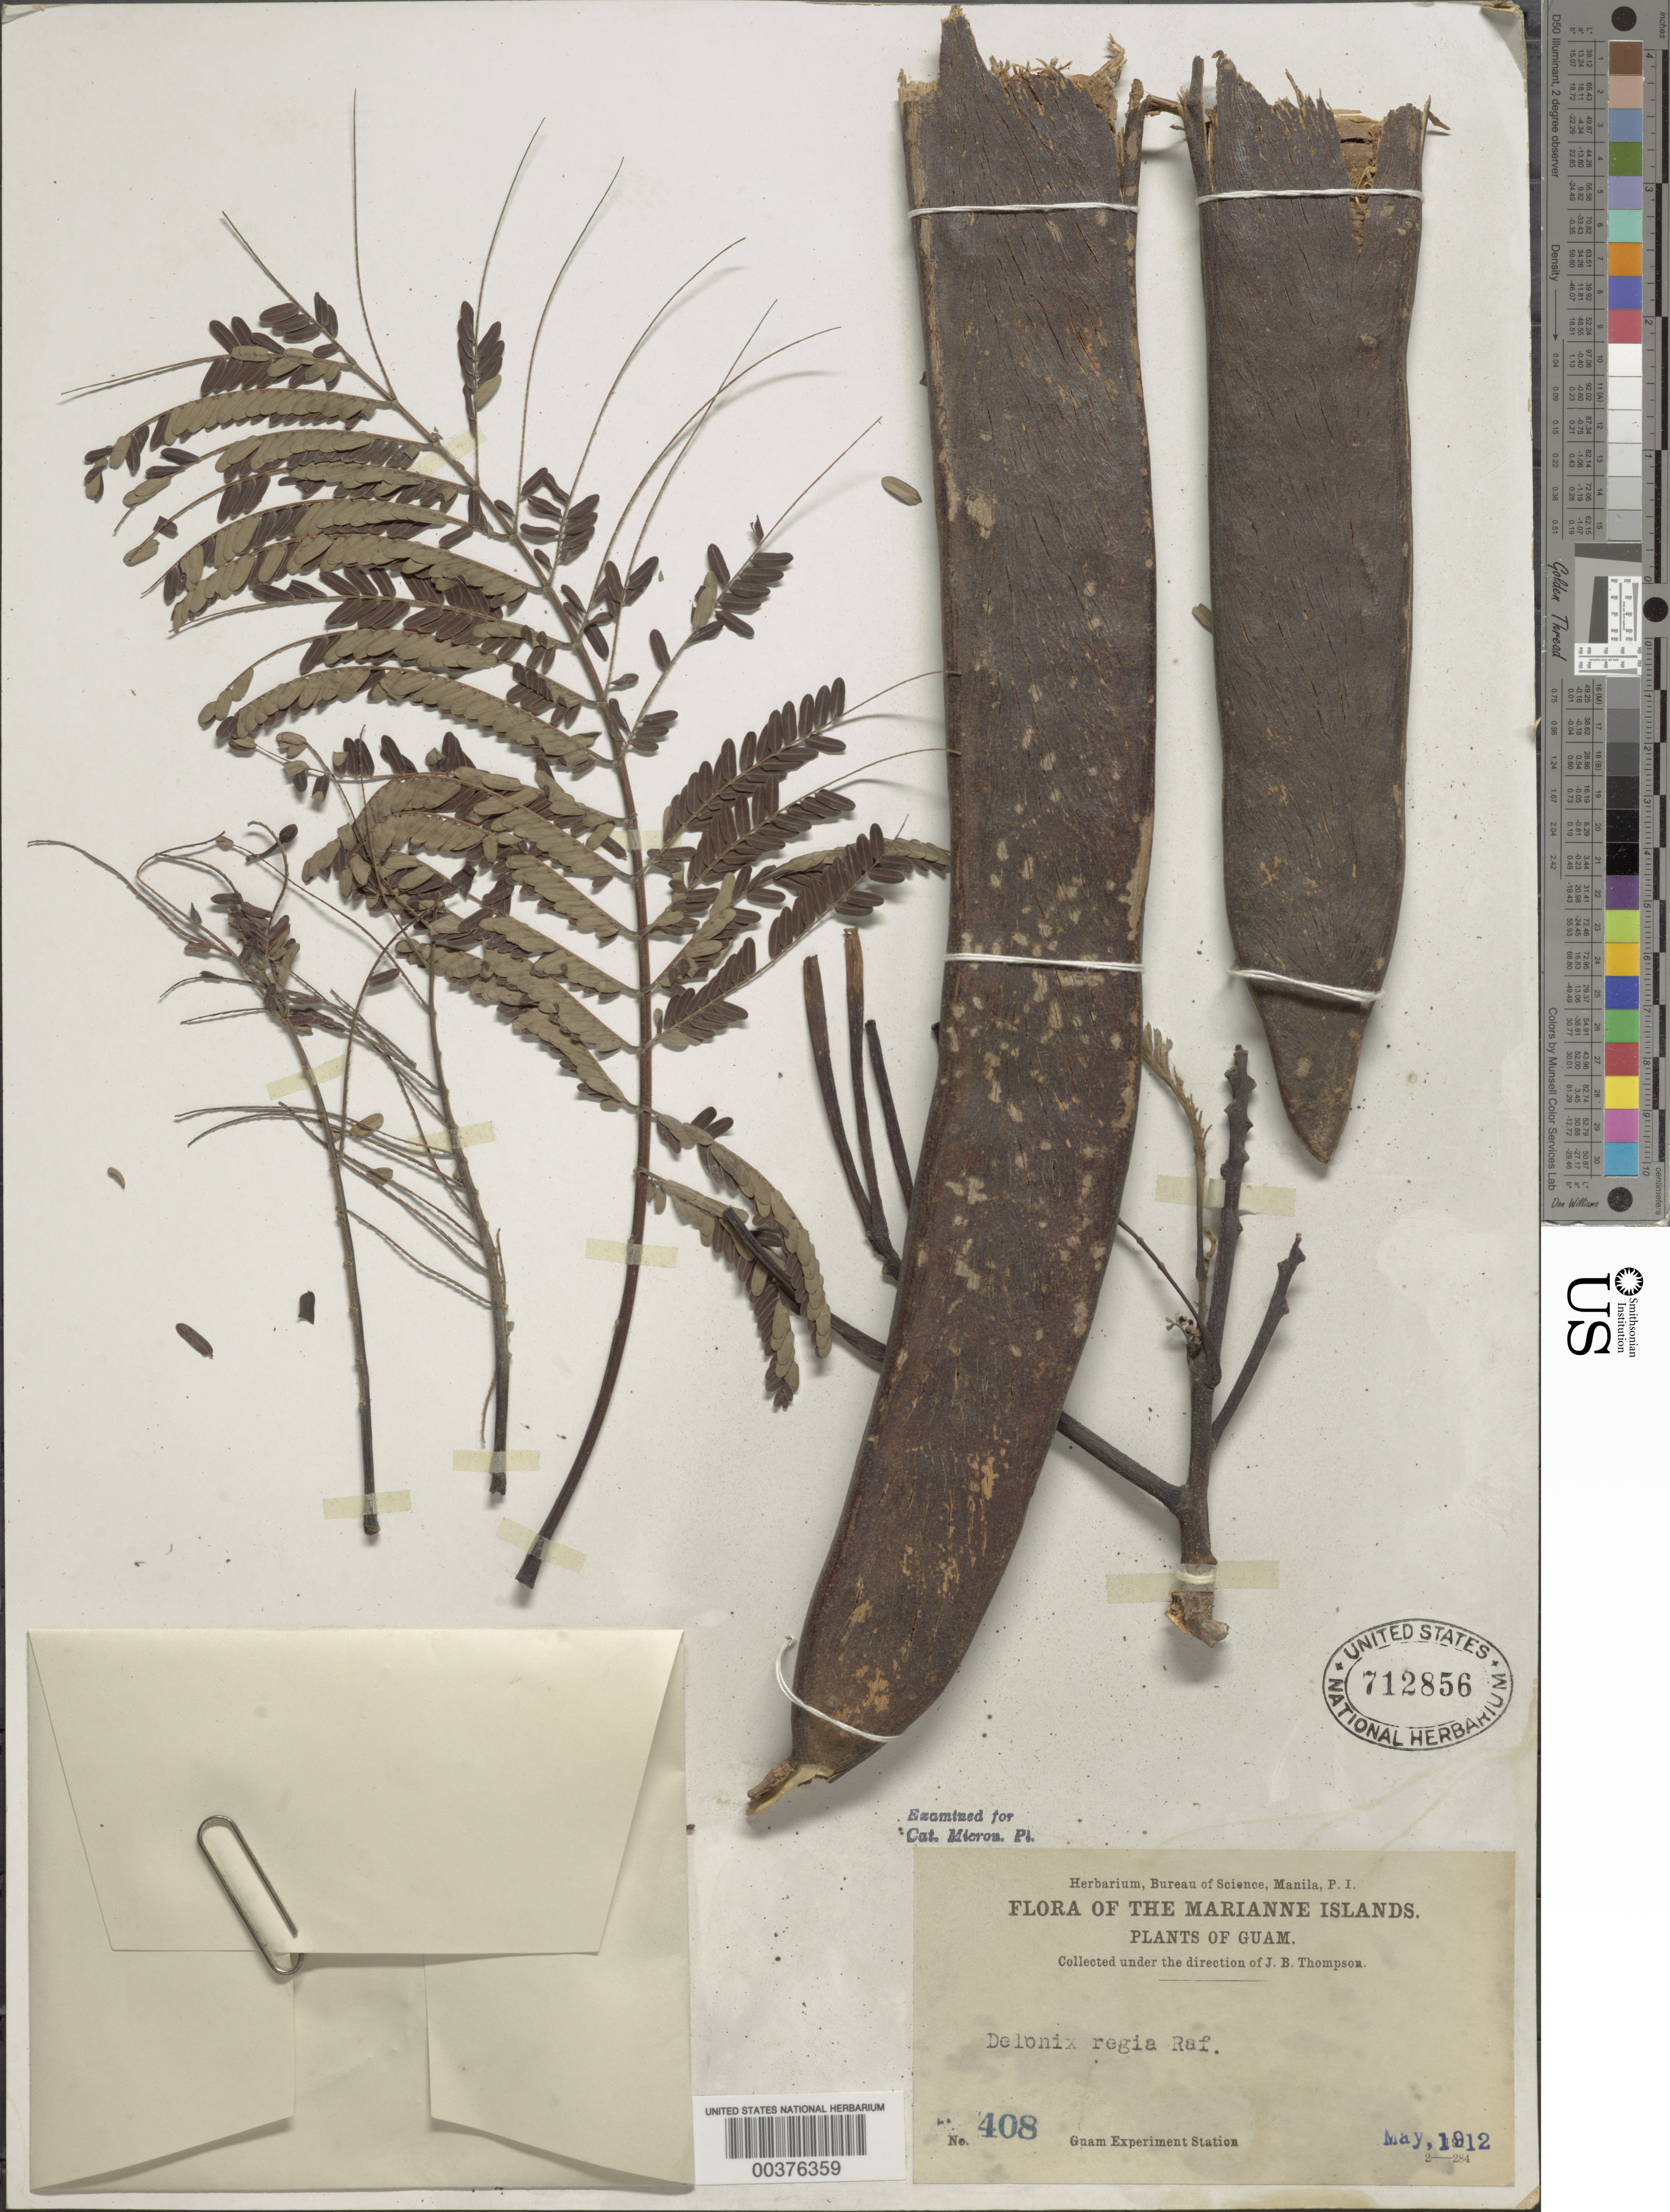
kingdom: Plantae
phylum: Tracheophyta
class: Magnoliopsida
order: Fabales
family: Fabaceae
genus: Delonix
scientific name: Delonix regia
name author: (Bojer ex Hook.) Raf.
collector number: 408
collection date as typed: May 1912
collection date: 1912-05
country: Guam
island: Guam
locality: Guam experiment station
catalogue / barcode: US 712856